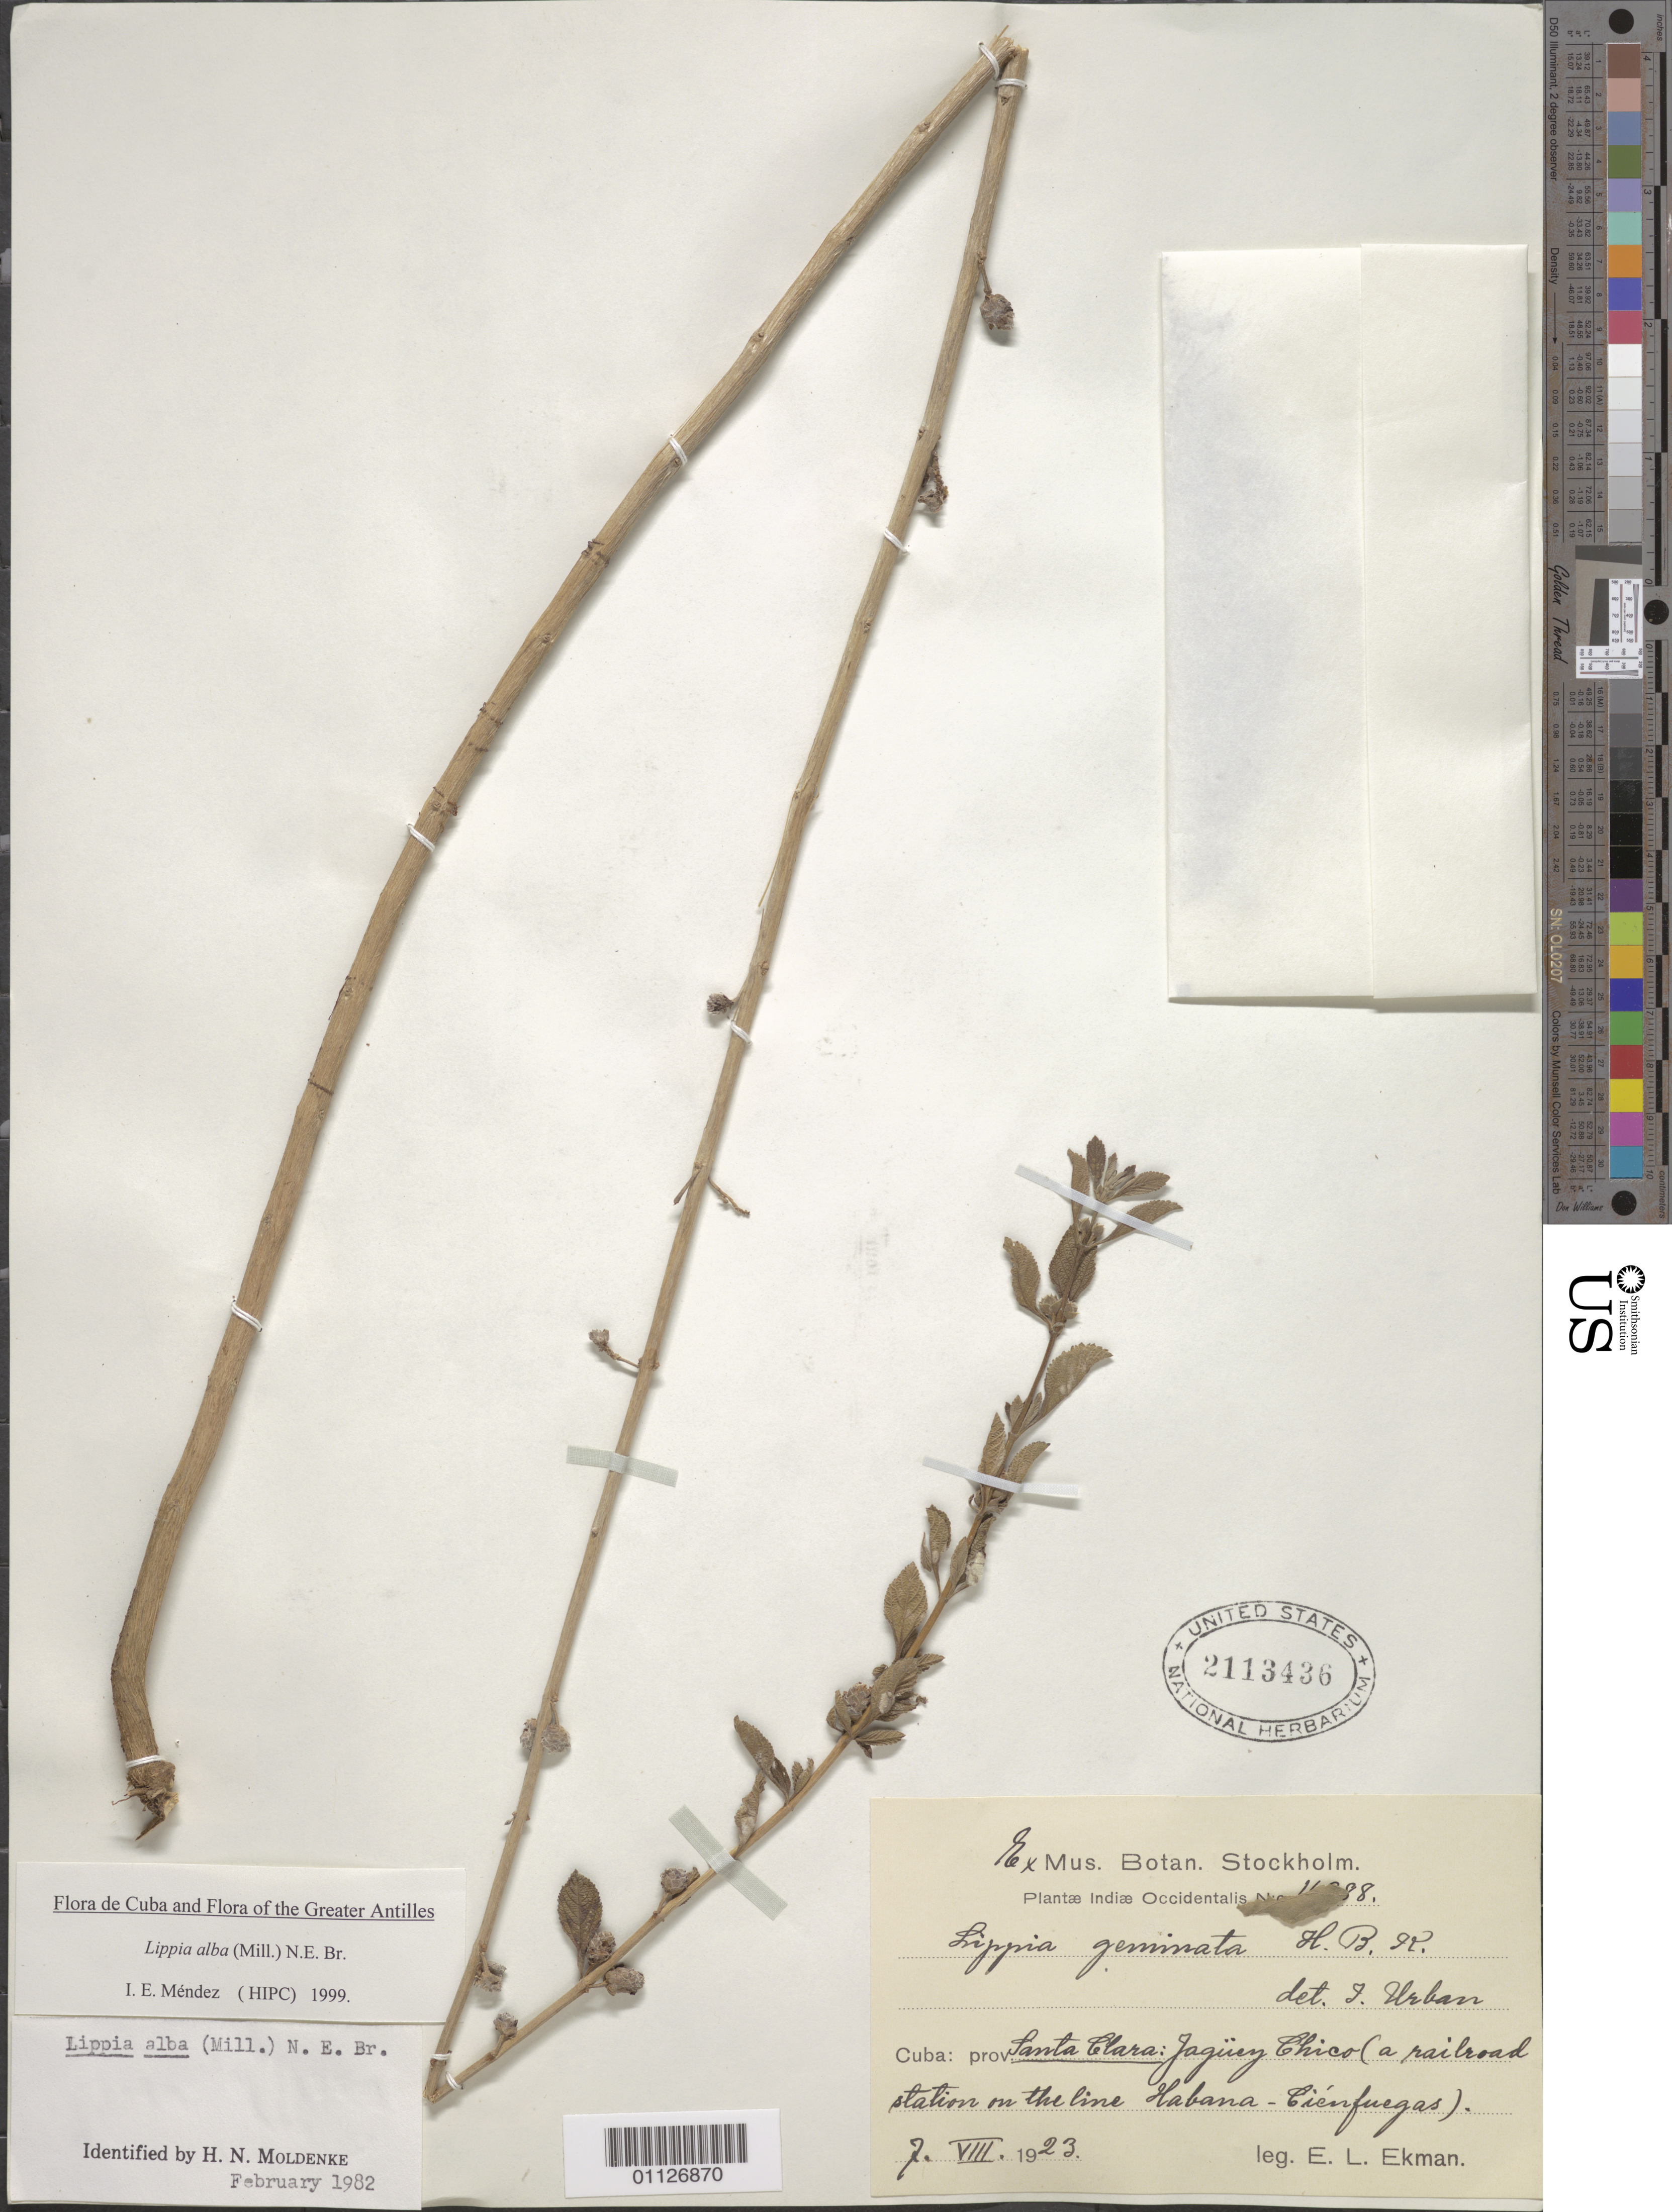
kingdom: Plantae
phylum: Tracheophyta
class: Magnoliopsida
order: Lamiales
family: Verbenaceae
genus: Lippia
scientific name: Lippia alba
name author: (Mill.) N.E. Br. ex Britton & P. Wilson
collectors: E. L. Ekman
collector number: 16988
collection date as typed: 07 Aug 1923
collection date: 1923-08-07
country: Cuba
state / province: Cienfuegos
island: Cuba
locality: Jaguey Chico (a railroad station on the line Habana-Cienfuegos)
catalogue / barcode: US 2113436